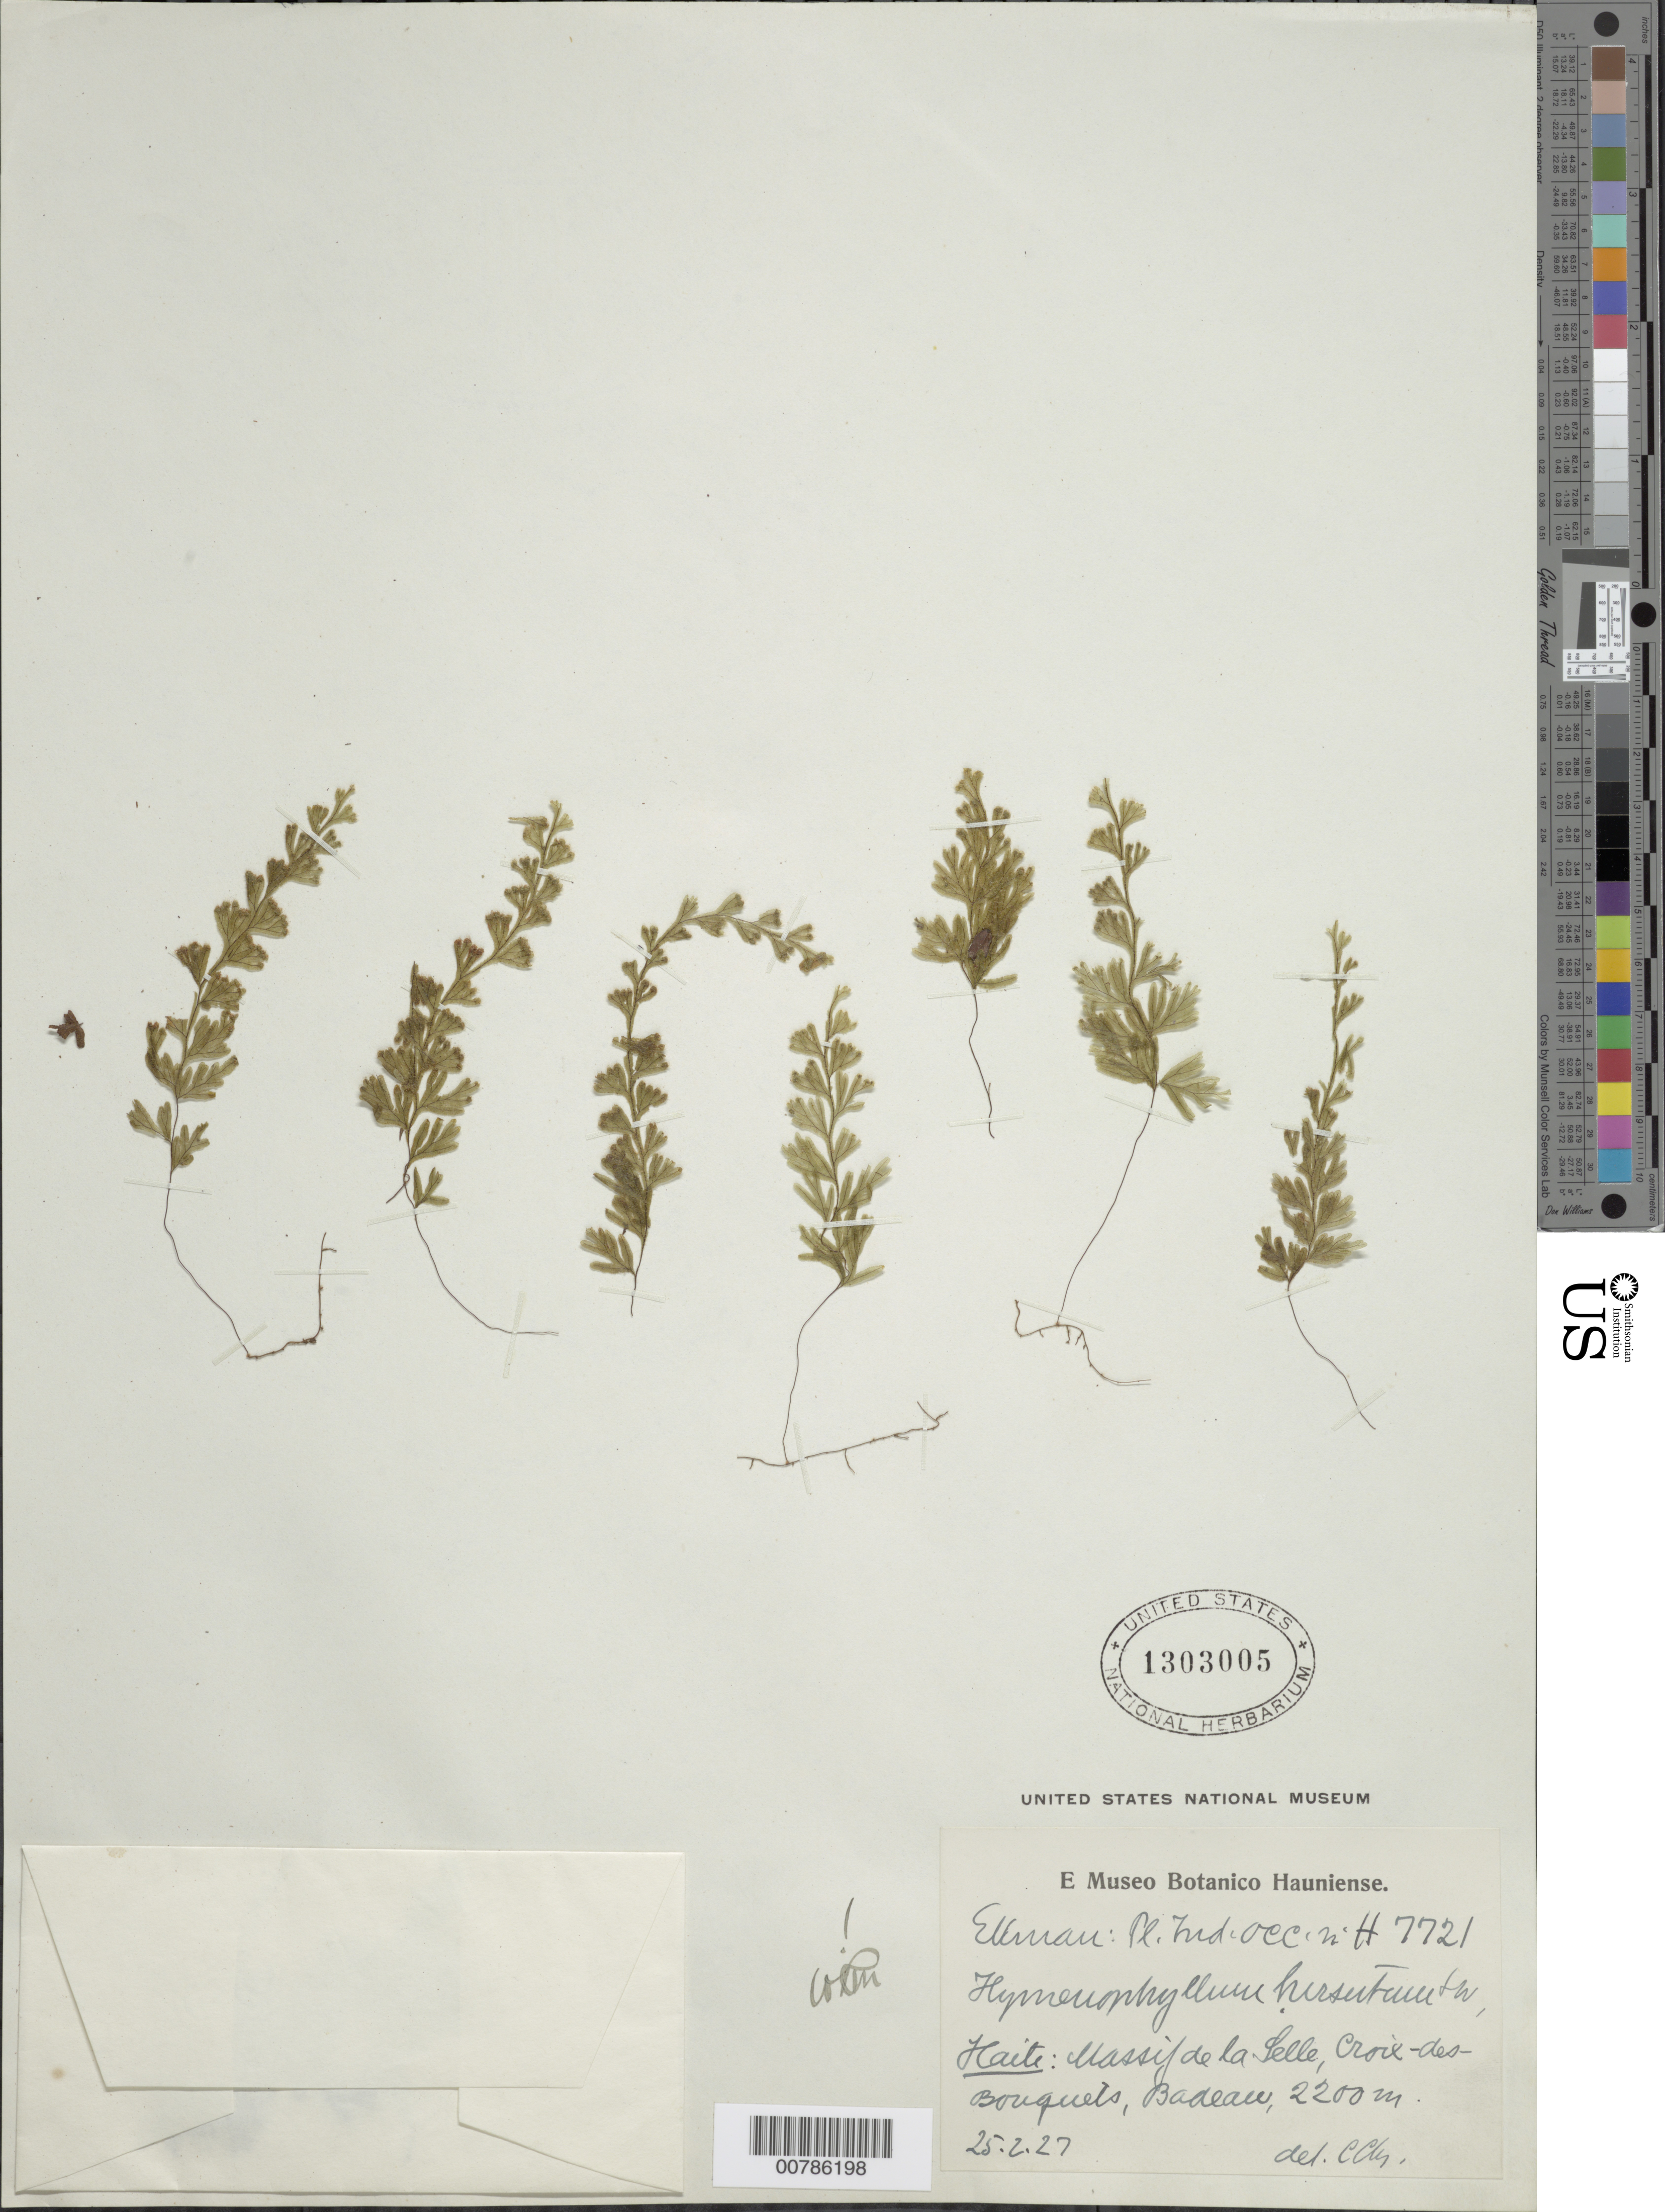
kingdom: Plantae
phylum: Tracheophyta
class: Polypodiopsida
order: Hymenophyllales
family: Hymenophyllaceae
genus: Hymenophyllum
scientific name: Hymenophyllum fragile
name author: (Hedw.) C.V. Morton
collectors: E. L. Ekman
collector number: H 7721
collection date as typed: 25 Feb 1927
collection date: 1927-02-25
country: Haiti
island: Hispaniola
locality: Massif de la Selle, Croix-des-Bouquets, Badeau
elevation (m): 2200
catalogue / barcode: US 1303005